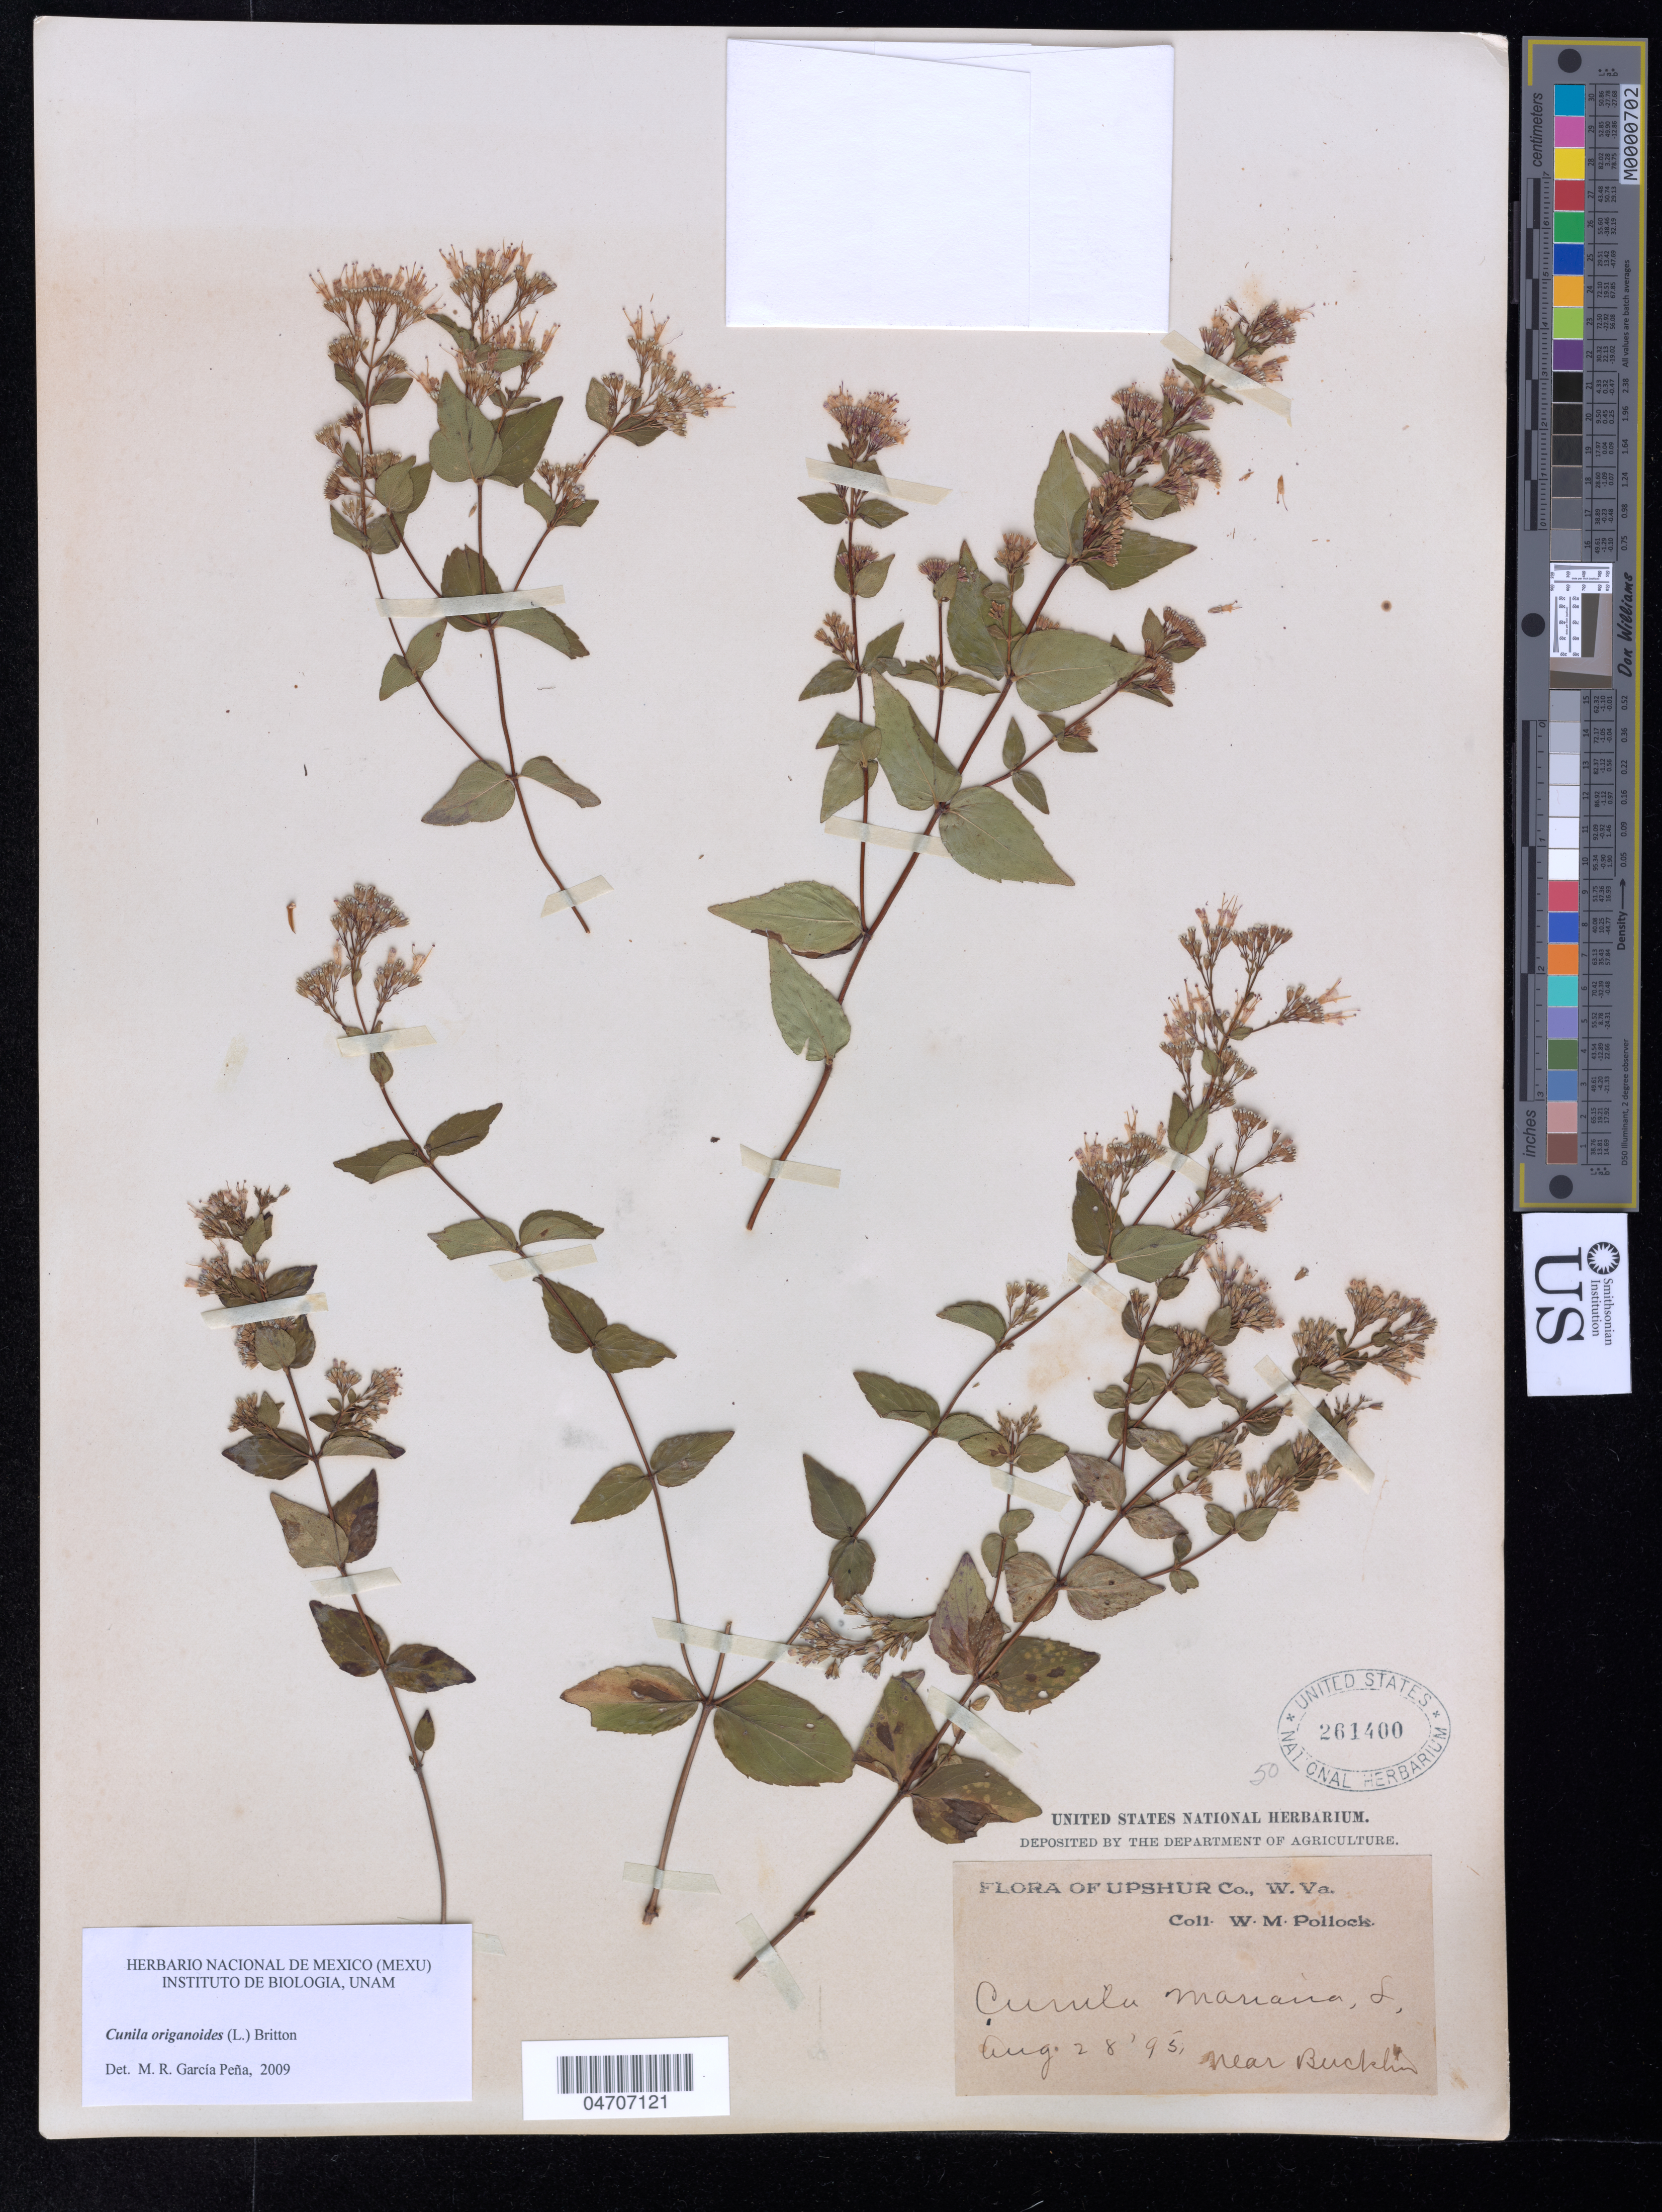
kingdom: Plantae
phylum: Tracheophyta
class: Magnoliopsida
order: Lamiales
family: Lamiaceae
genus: Cunila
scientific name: Cunila origanoides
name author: (L.) Britton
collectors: W. M. Pollock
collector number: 50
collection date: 1995-08-28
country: United States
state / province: West Virginia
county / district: Upshur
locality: Near Bucklin.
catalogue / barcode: US 261400